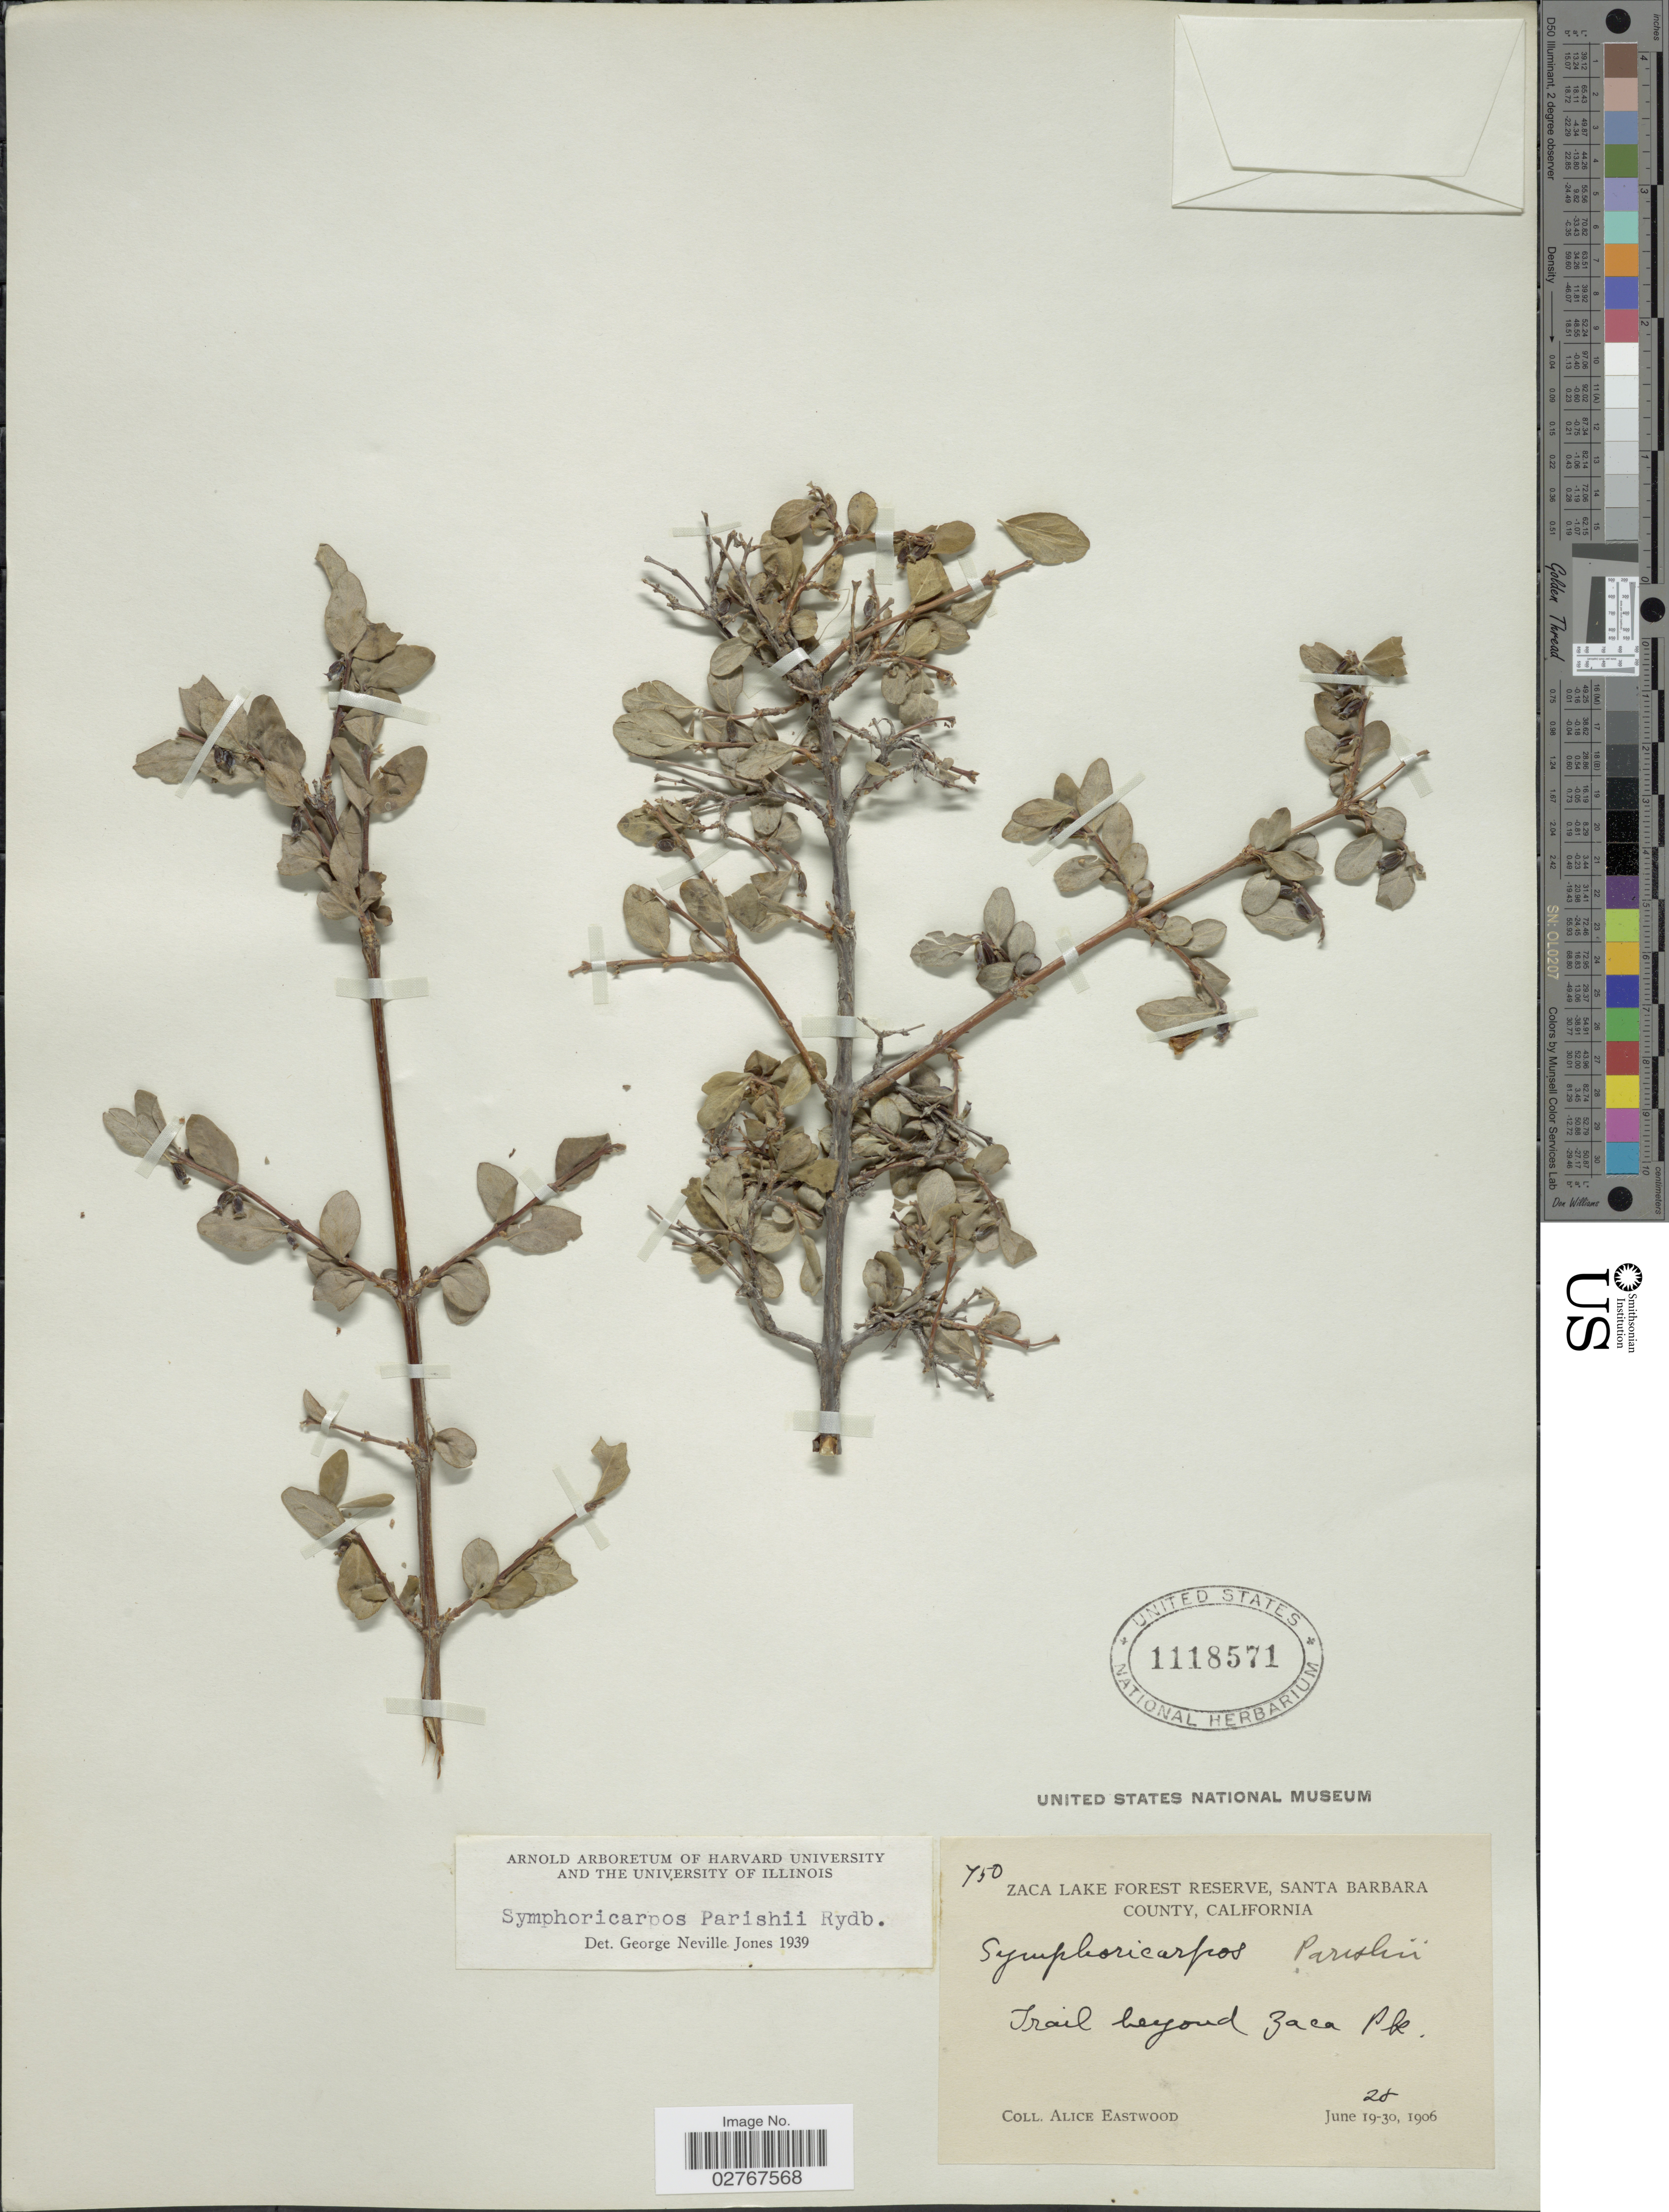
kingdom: Plantae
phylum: Tracheophyta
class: Magnoliopsida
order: Dipsacales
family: Caprifoliaceae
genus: Symphoricarpos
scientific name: Symphoricarpos parishii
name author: Rydb.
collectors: A. Eastwood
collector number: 750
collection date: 1906-06-28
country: United States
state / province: California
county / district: Santa Barbara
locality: Zaca Lake Forest Reserve, Santa Barbara County, Trail beyond Zaca Pk.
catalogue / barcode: US 1118571